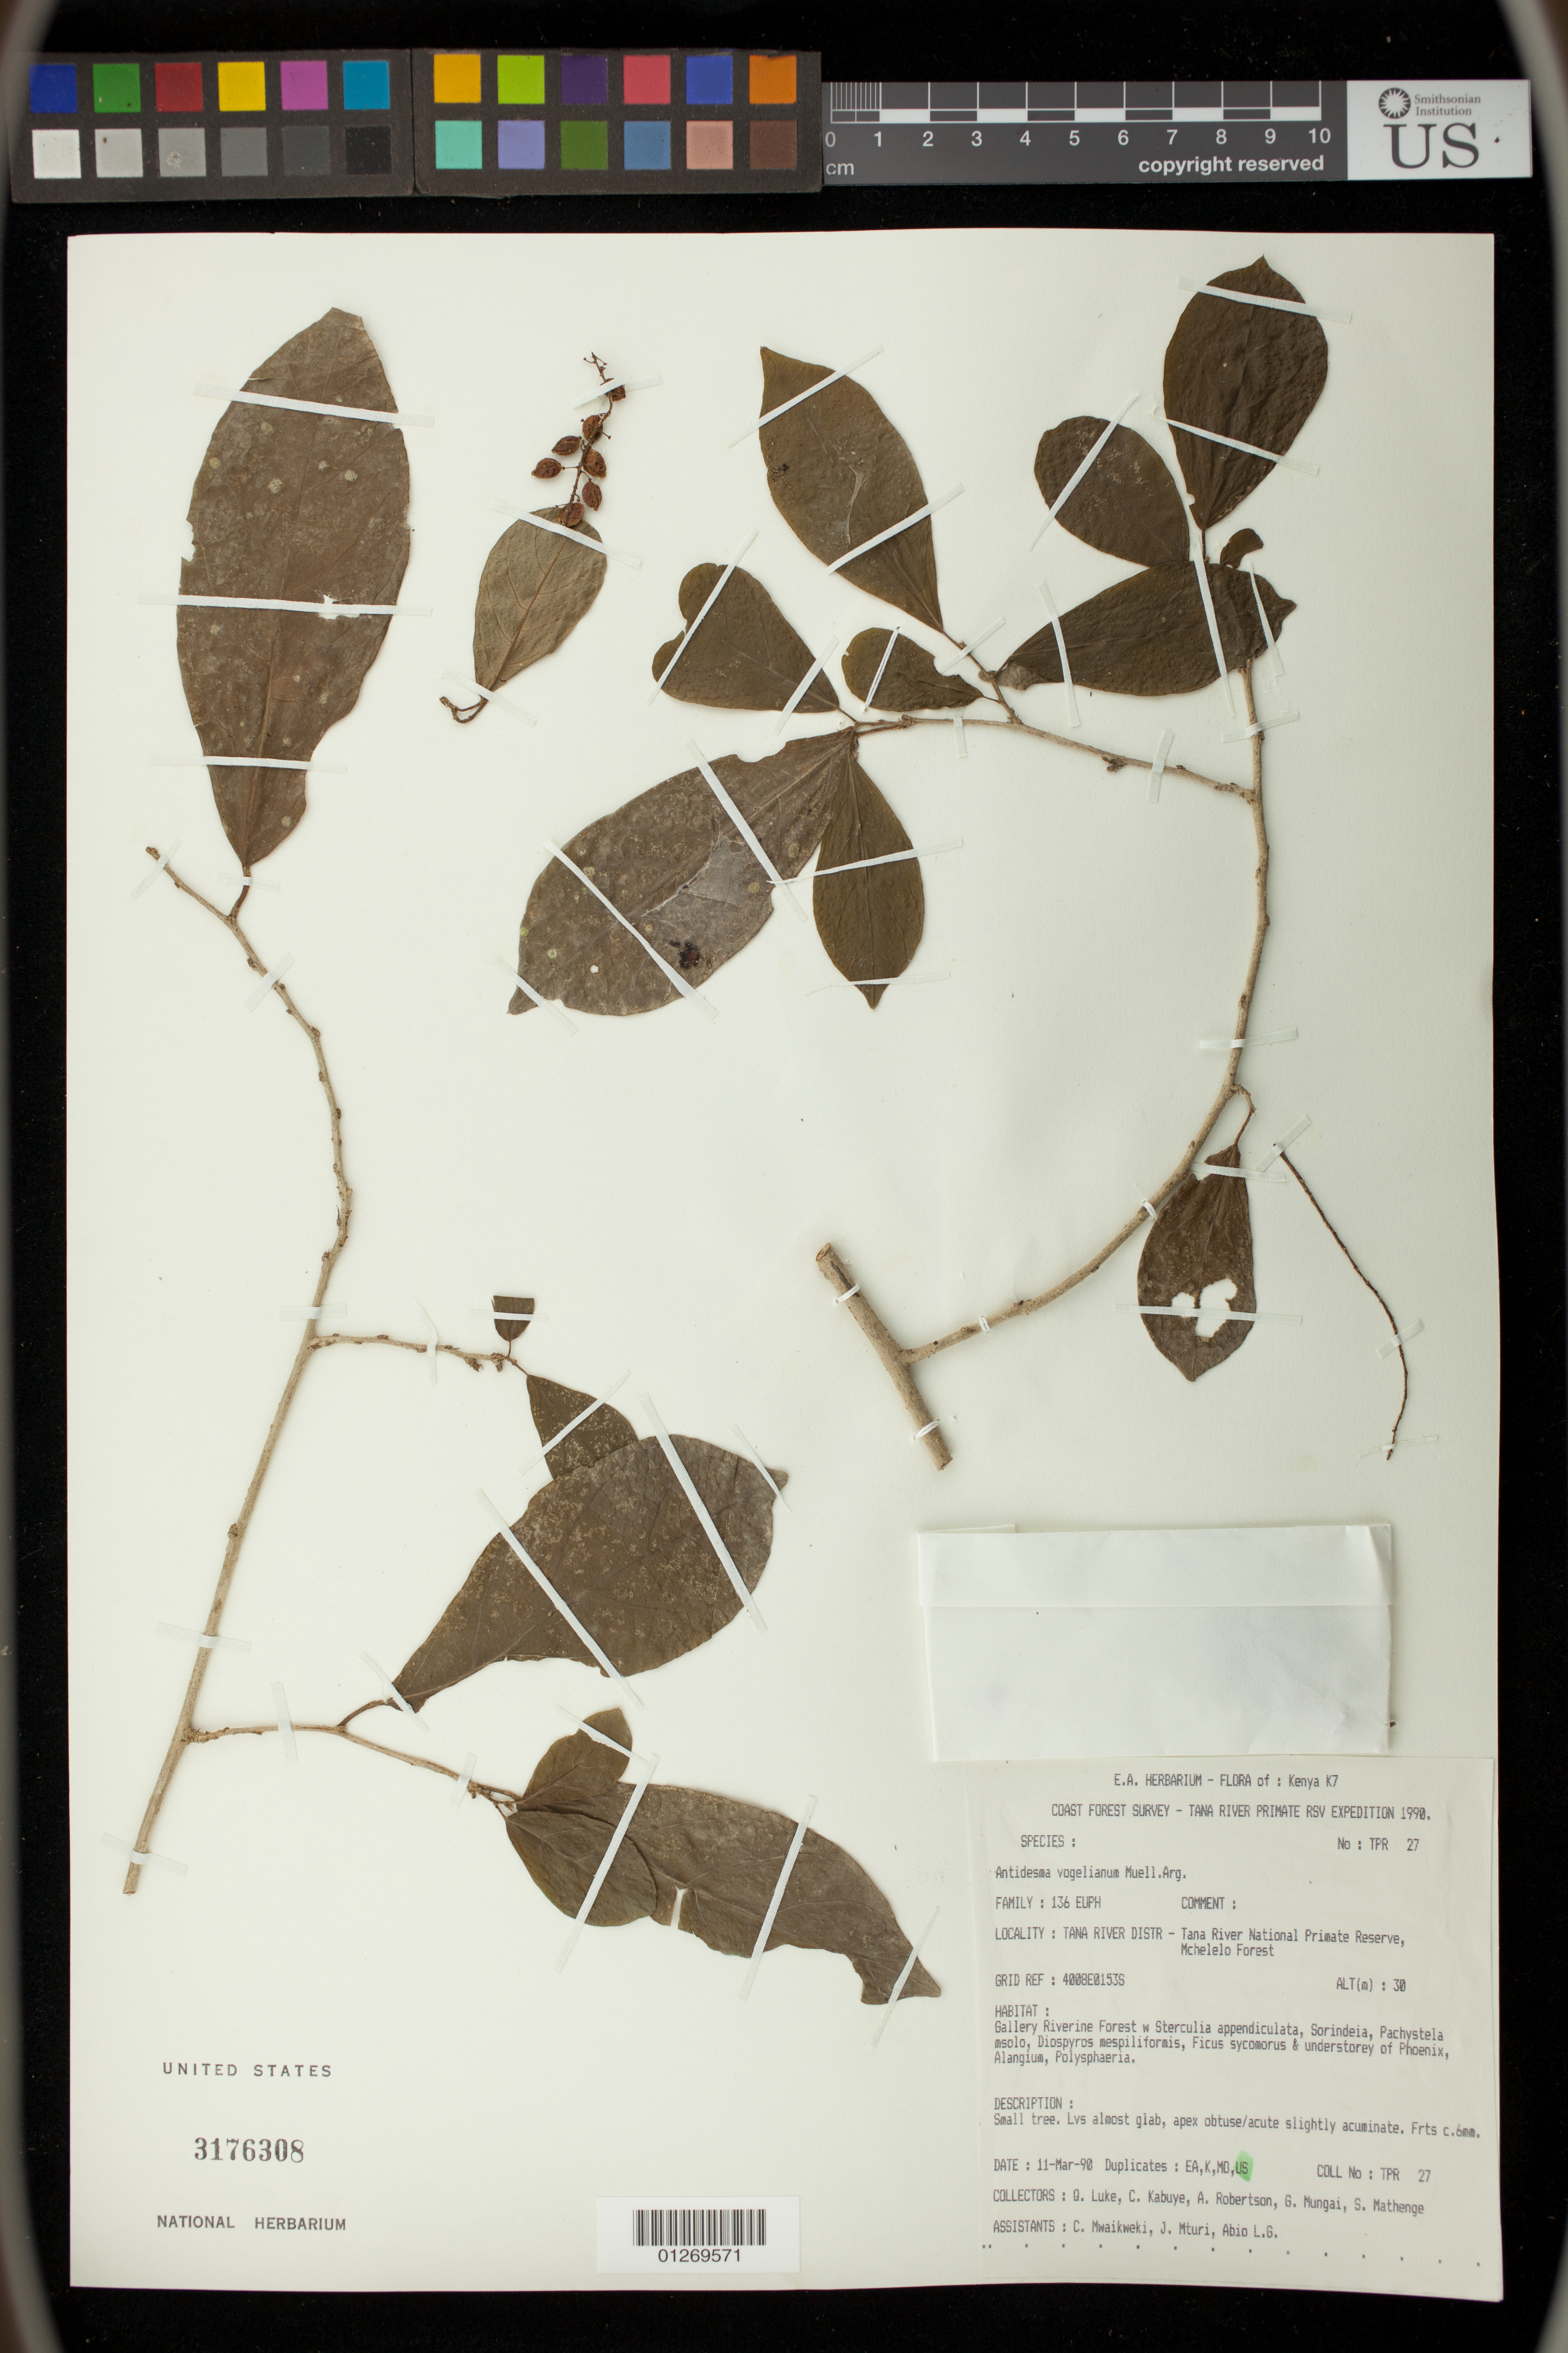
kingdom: Plantae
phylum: Tracheophyta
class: Magnoliopsida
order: Malpighiales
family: Phyllanthaceae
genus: Antidesma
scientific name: Antidesma vogelianum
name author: Müll. Arg.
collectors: Q. Luke, C. Kabuye, A. Robertson, G. Mungai & S. Mathenge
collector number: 27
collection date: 1990-03-11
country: Kenya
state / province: Tana River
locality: Tana River National Primate Reserve, Mchelelo Forest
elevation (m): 30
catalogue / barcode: US 3176308